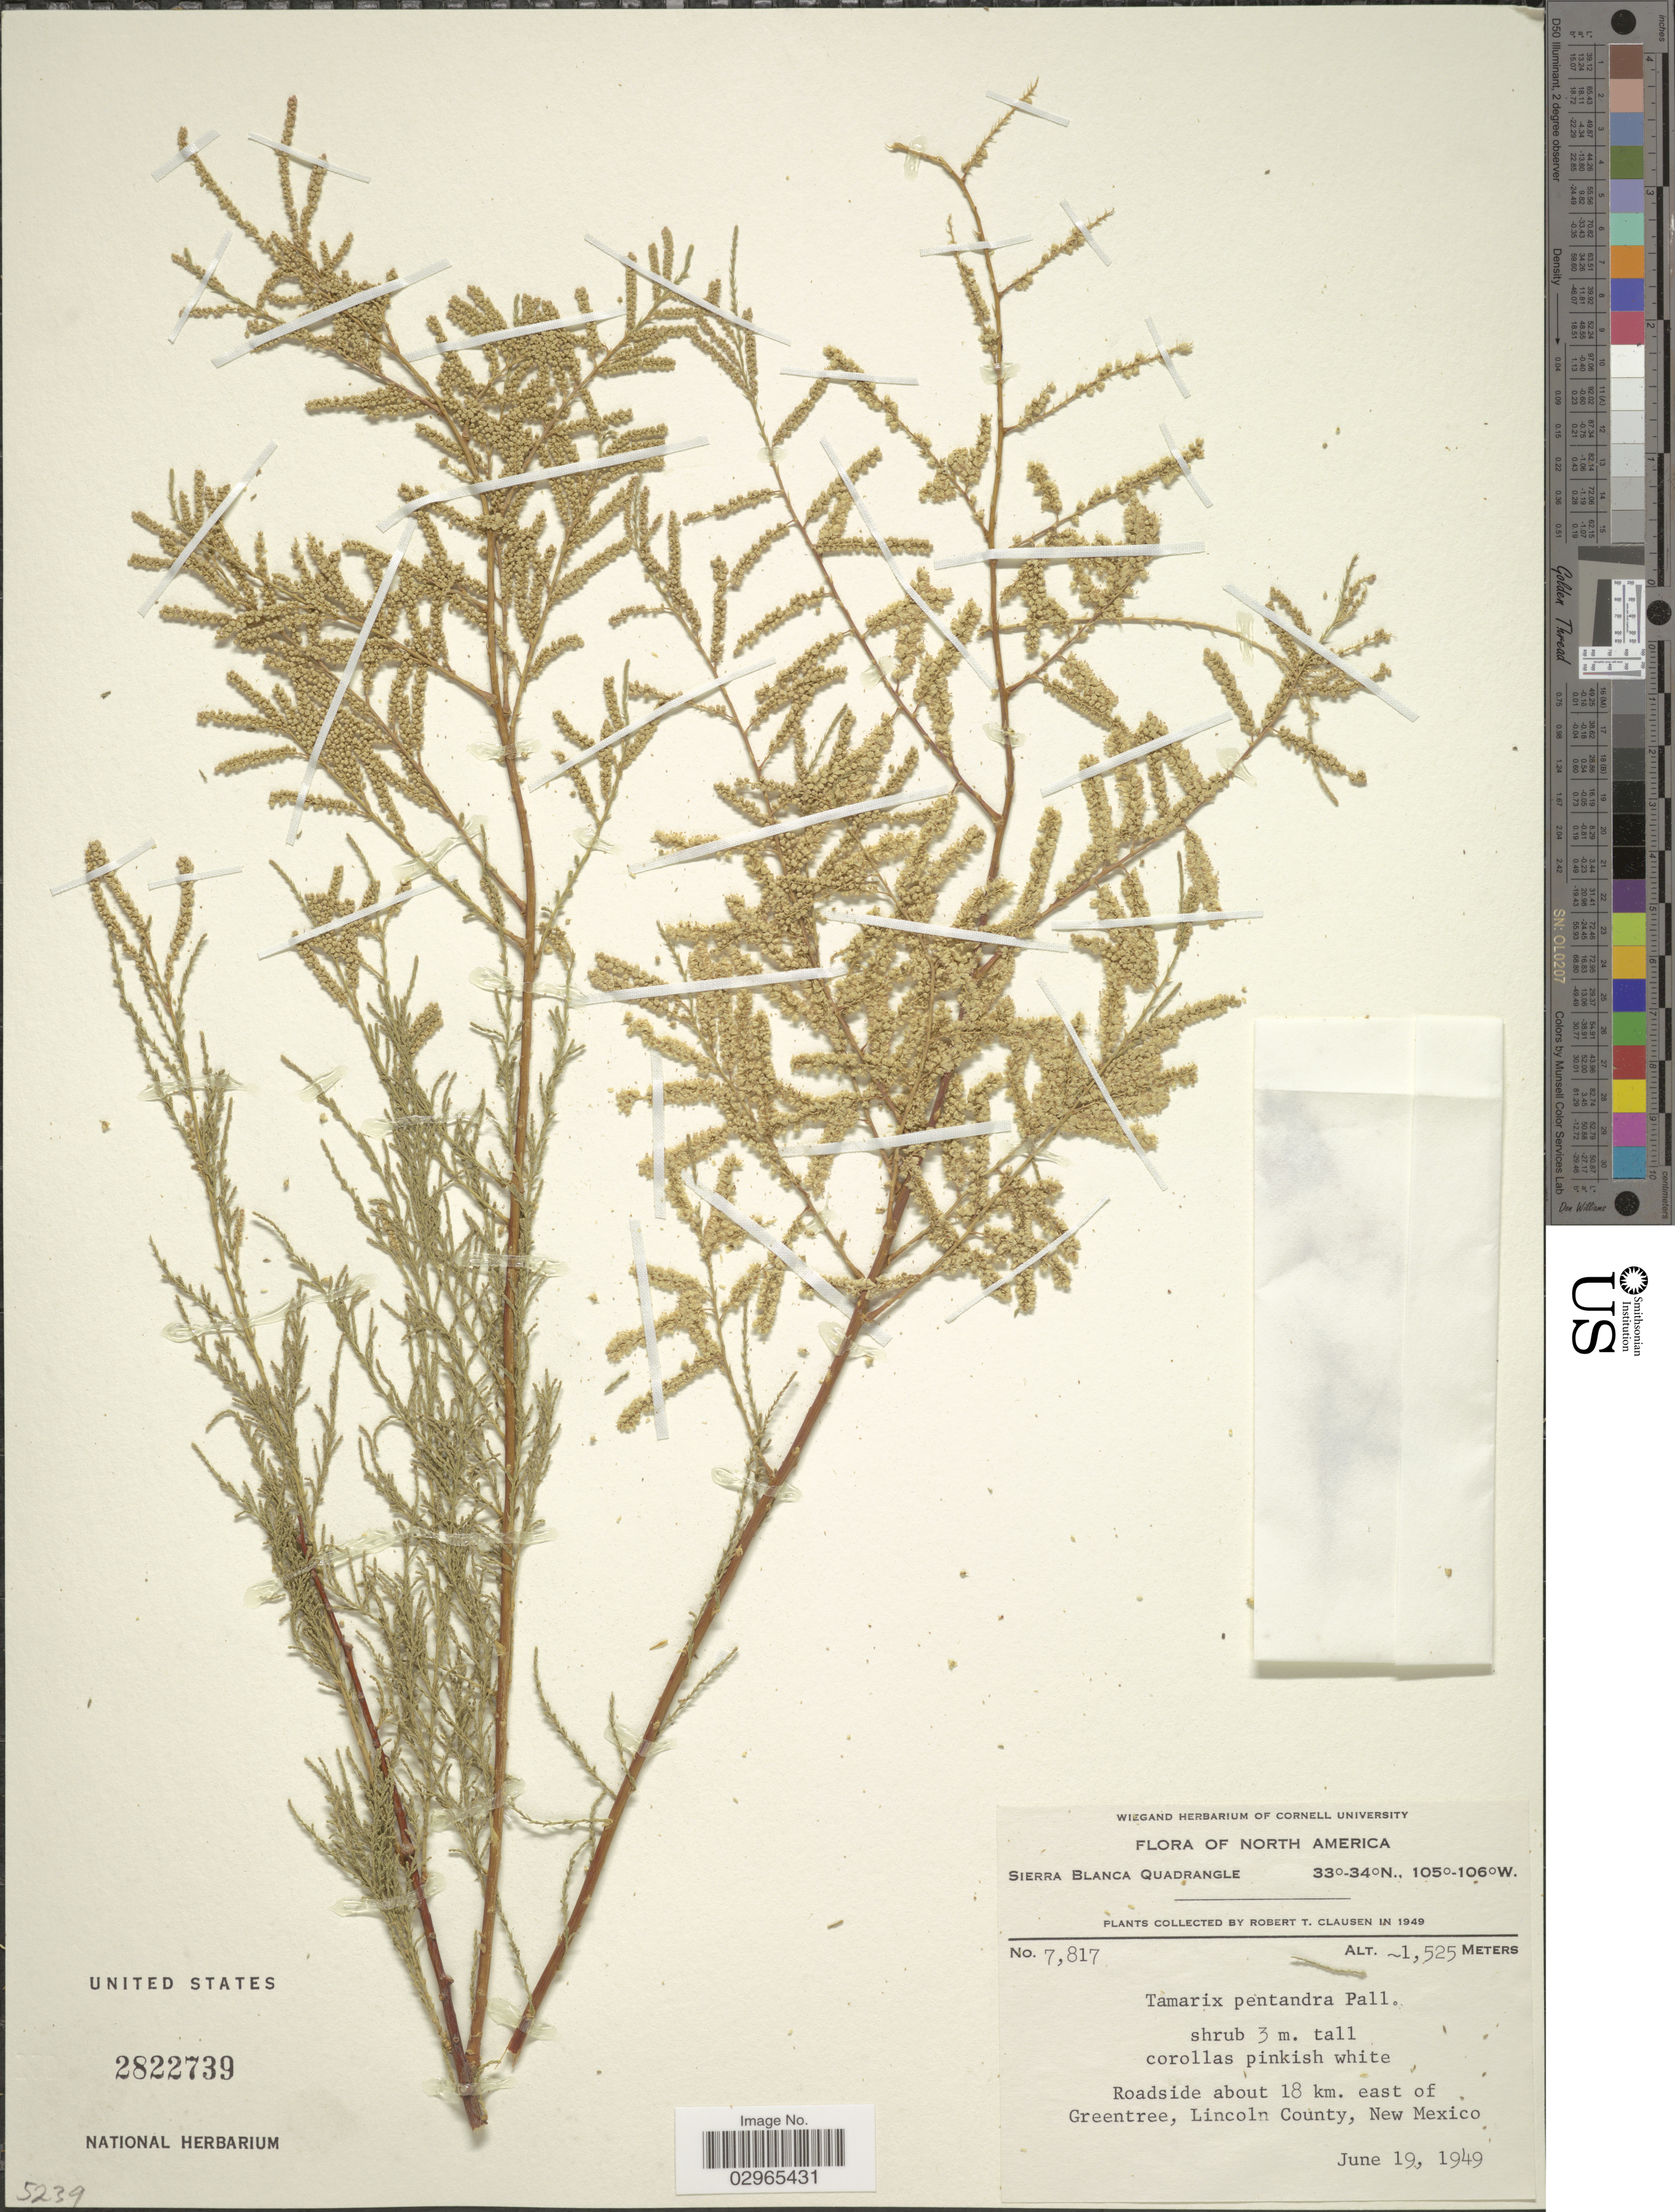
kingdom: Plantae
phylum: Tracheophyta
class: Magnoliopsida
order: Caryophyllales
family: Tamaricaceae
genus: Tamarix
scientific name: Tamarix chinensis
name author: Lour.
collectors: R. T. Clausen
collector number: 7817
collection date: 1949-06-19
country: United States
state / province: New Mexico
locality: Sierra Blanca Quadrangle. Roadside about 18 km. east of Greentree, Lincoln County.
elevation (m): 1525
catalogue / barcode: US 2822739